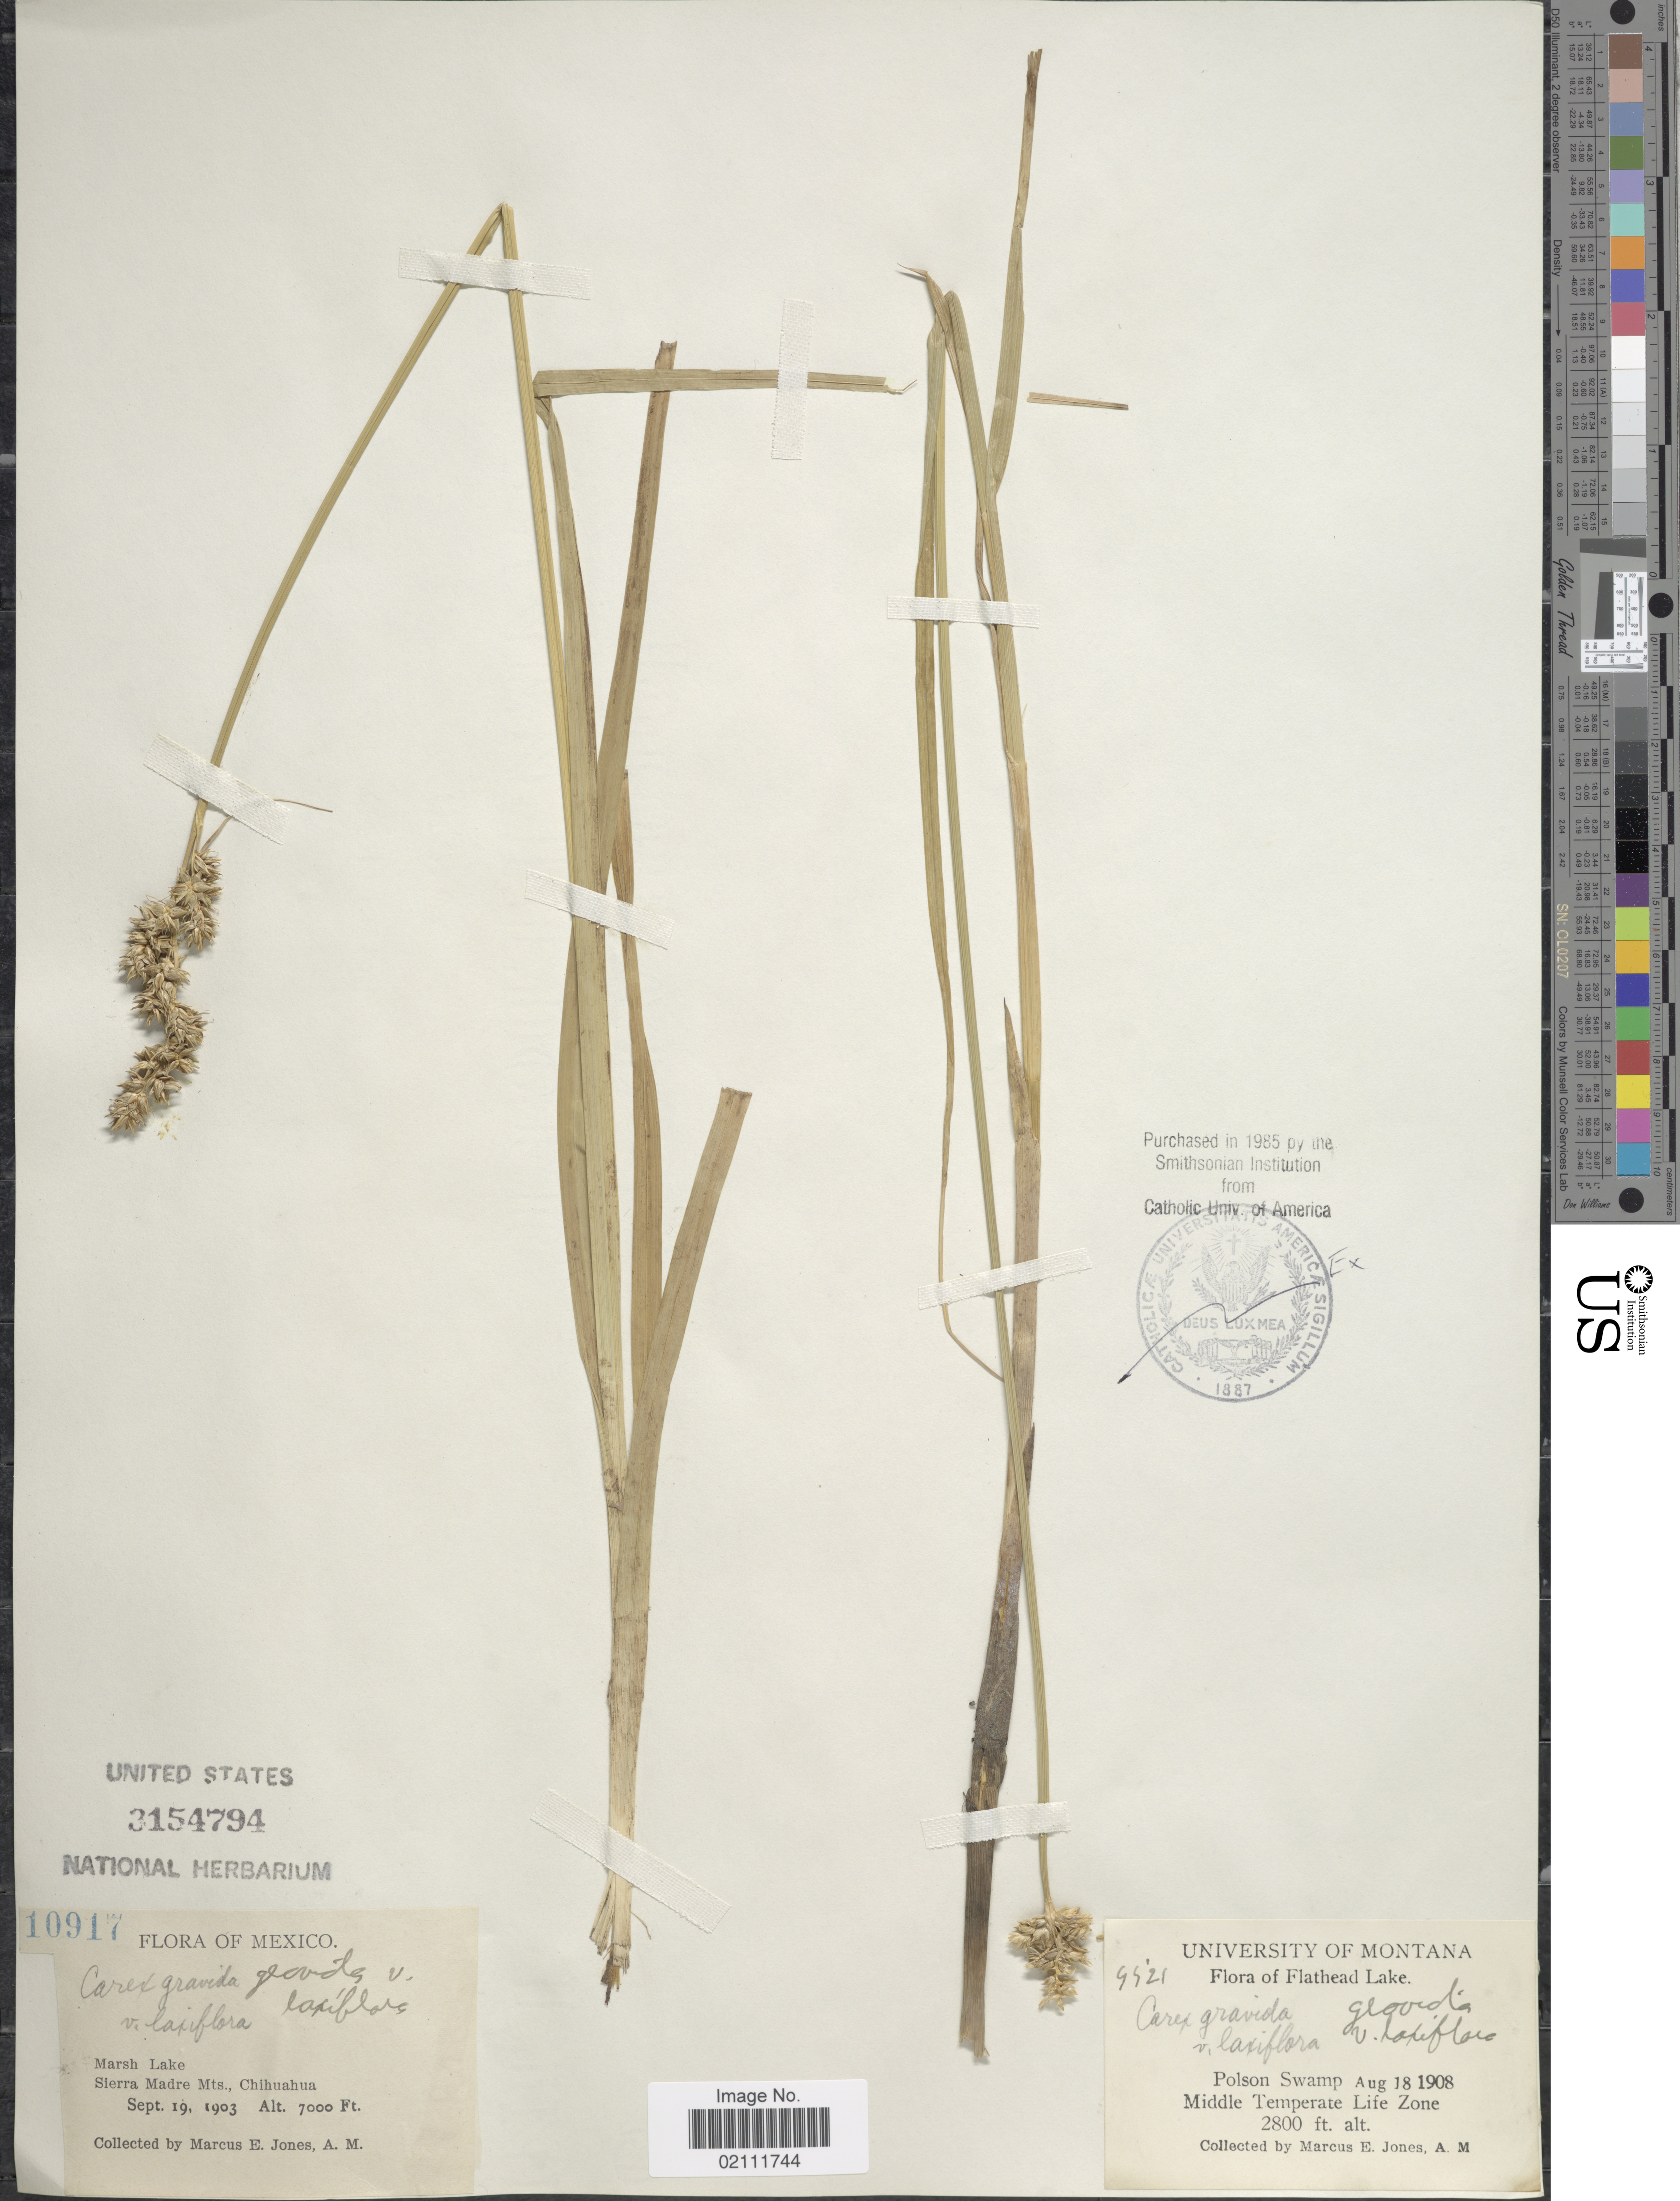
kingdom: Plantae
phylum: Tracheophyta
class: Liliopsida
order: Poales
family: Cyperaceae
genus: Carex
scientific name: Carex gravida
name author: L.H. Bailey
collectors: M. E. Jones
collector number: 10917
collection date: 1903-09-19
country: Mexico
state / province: Chihuahua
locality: Marsh Lake, Sierra Madre Mts.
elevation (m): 2134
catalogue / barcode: US 3154794